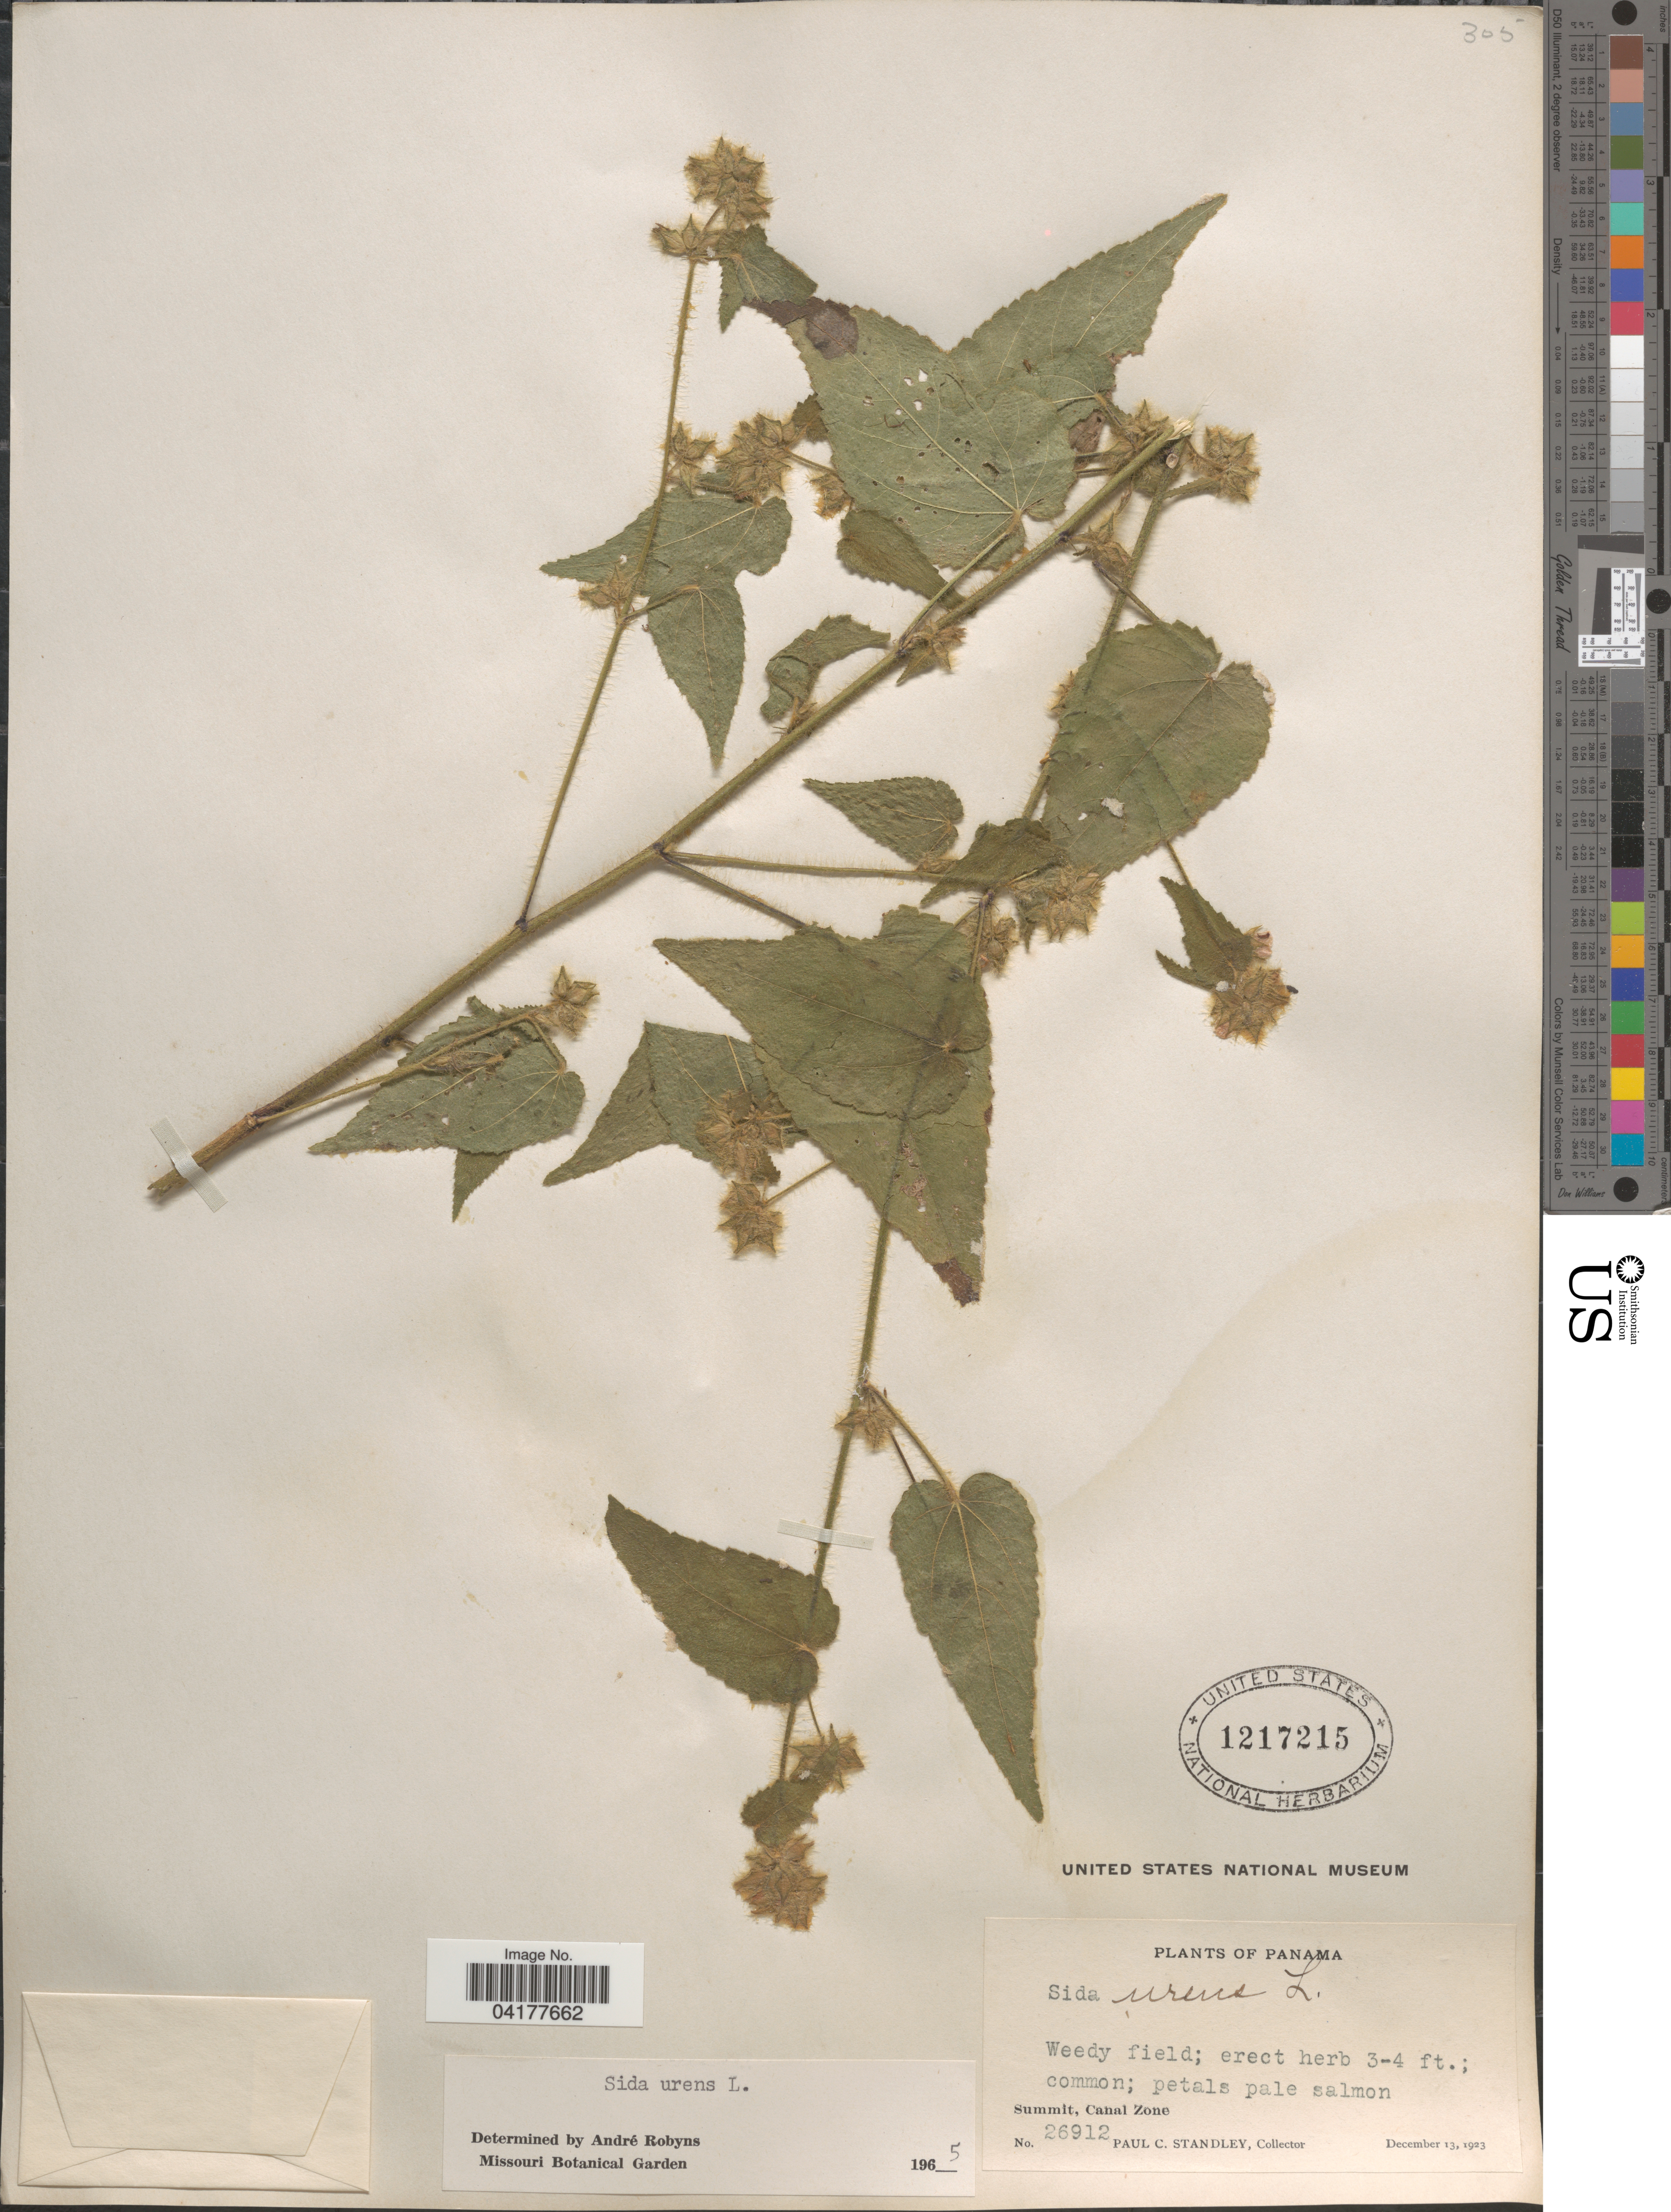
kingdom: Plantae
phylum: Tracheophyta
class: Magnoliopsida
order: Malvales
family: Malvaceae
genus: Sida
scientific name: Sida urens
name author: L.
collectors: P. C. Standley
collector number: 26912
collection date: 1923-12-13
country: Panama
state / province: Colón / Panamá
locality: Summit, Canal Zone.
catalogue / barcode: US 1217215